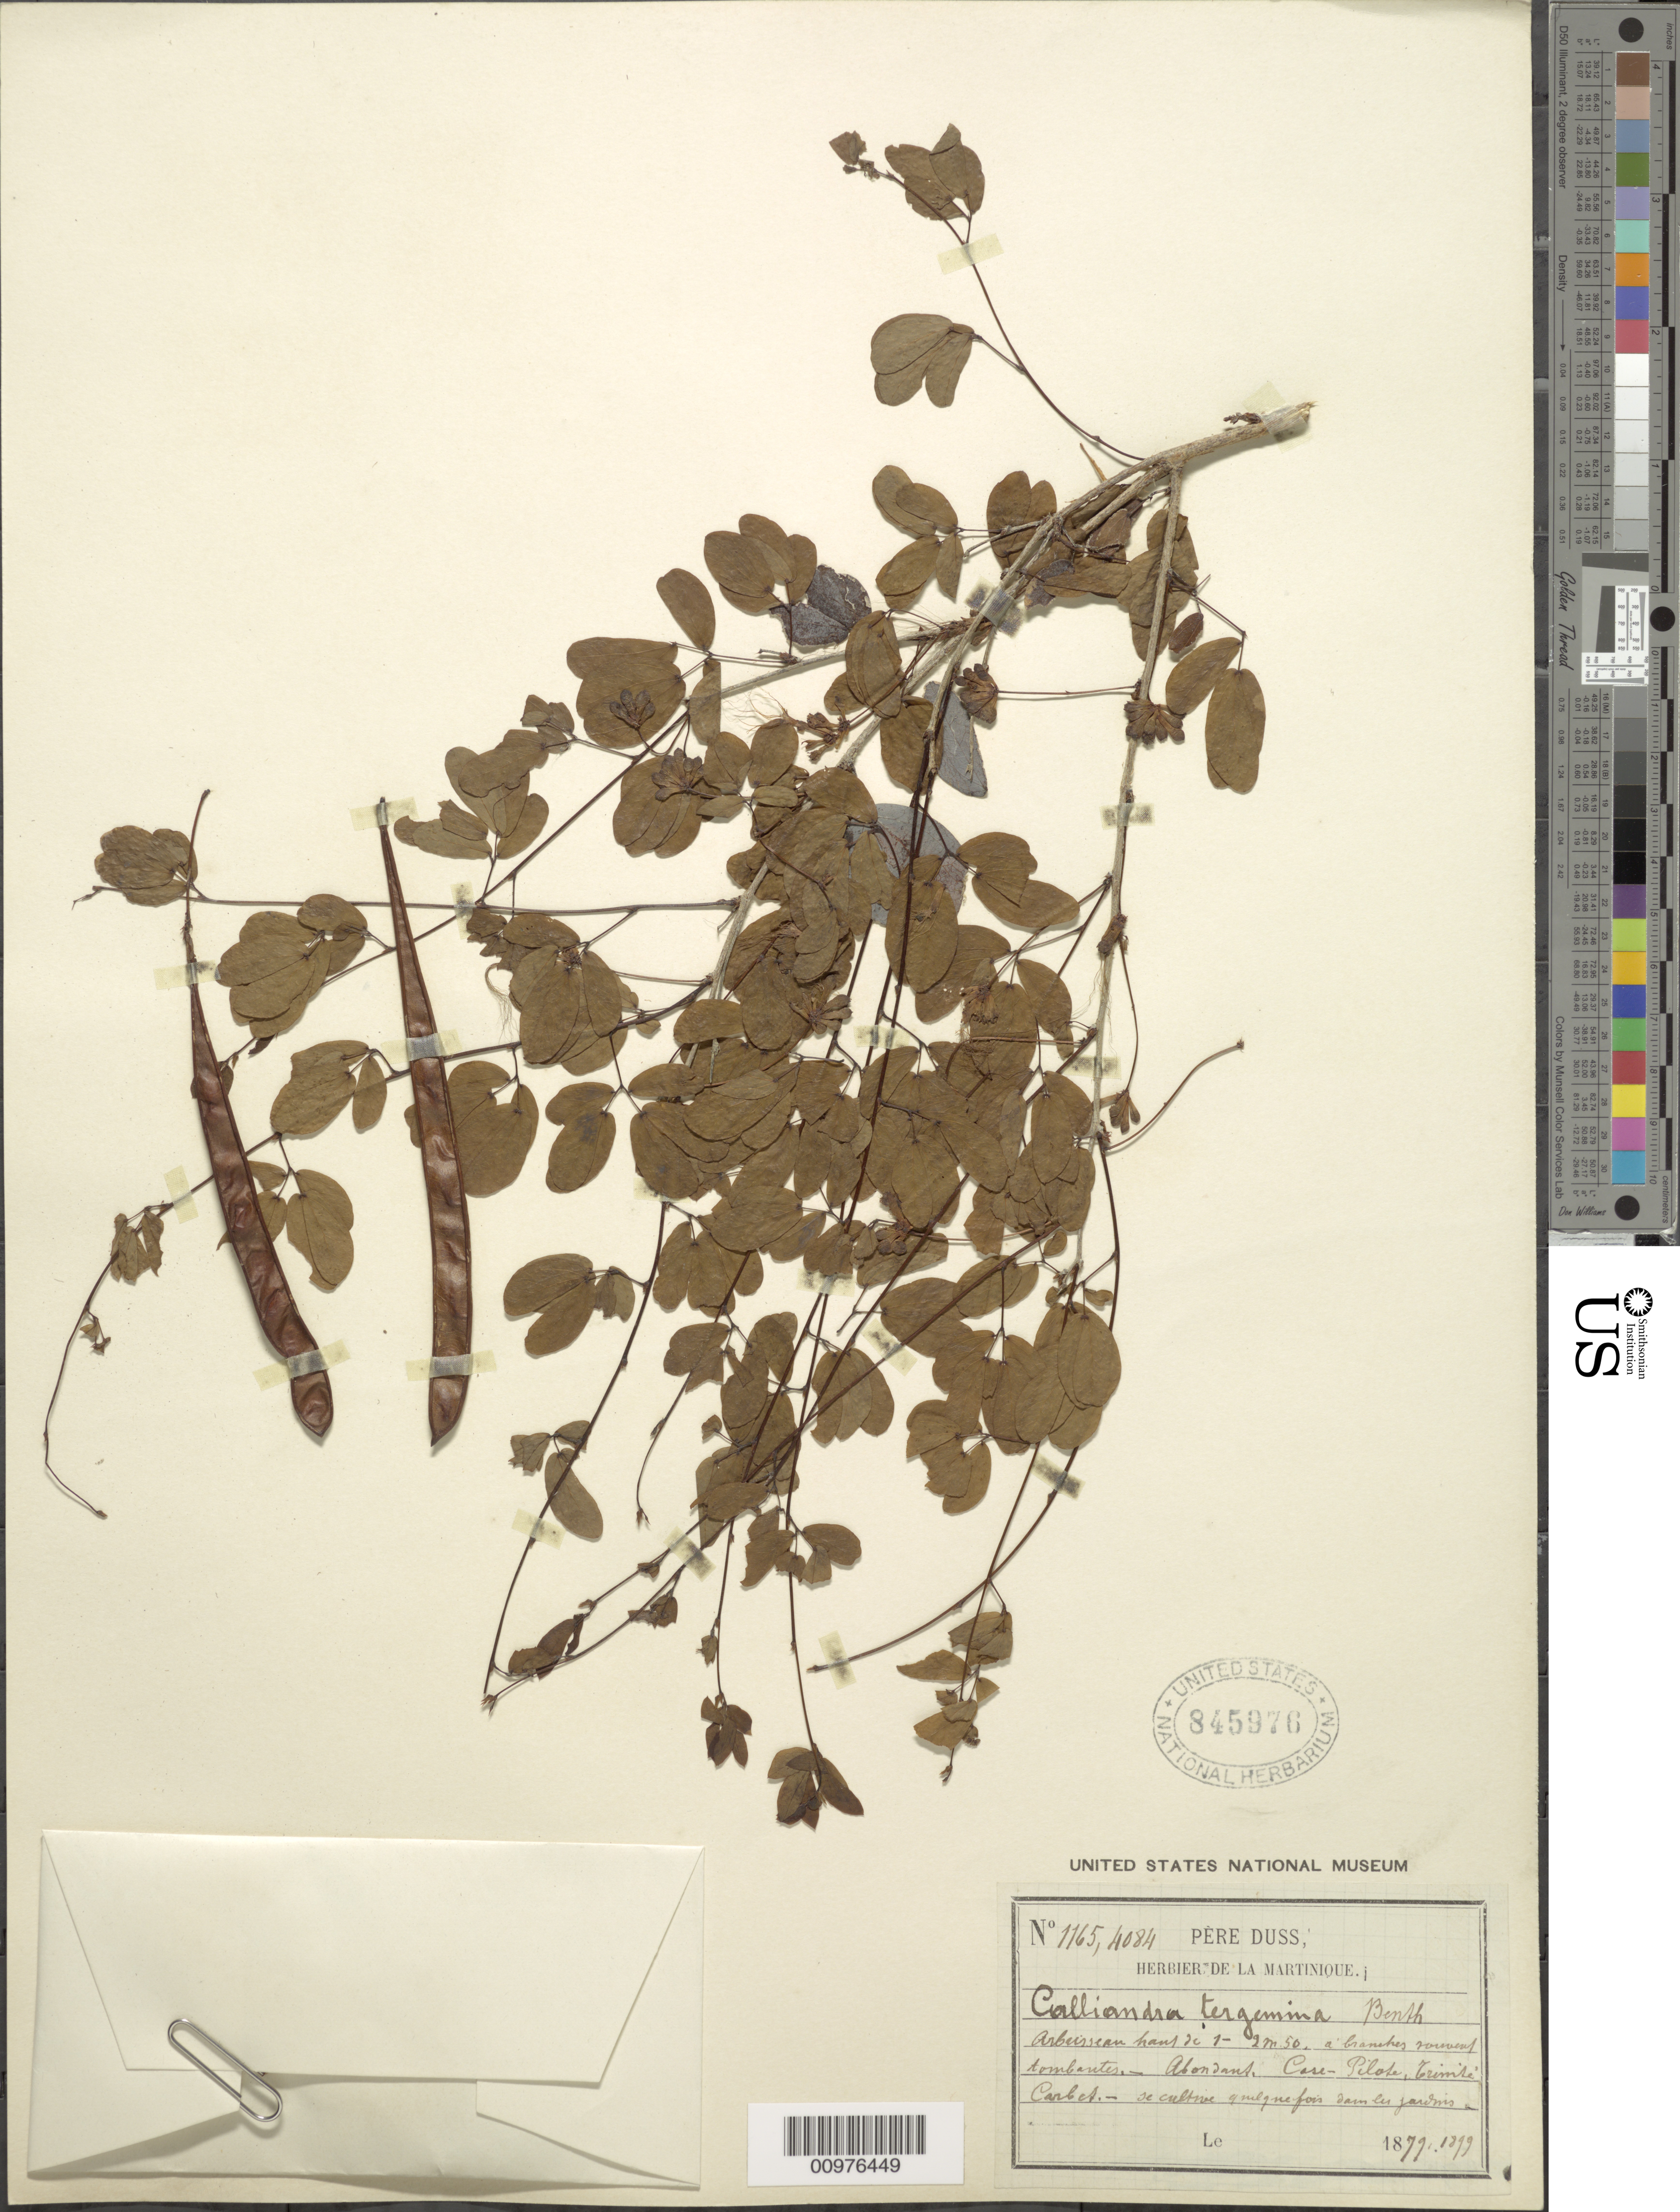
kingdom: Plantae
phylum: Tracheophyta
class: Magnoliopsida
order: Fabales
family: Fabaceae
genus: Calliandra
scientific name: Calliandra tergemina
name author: (L.) Benth.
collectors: Père Duss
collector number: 1165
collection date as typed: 1879 to -- --- 1899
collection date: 1879/1899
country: Martinique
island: Martinique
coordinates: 0 N, 0 E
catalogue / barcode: US 845976